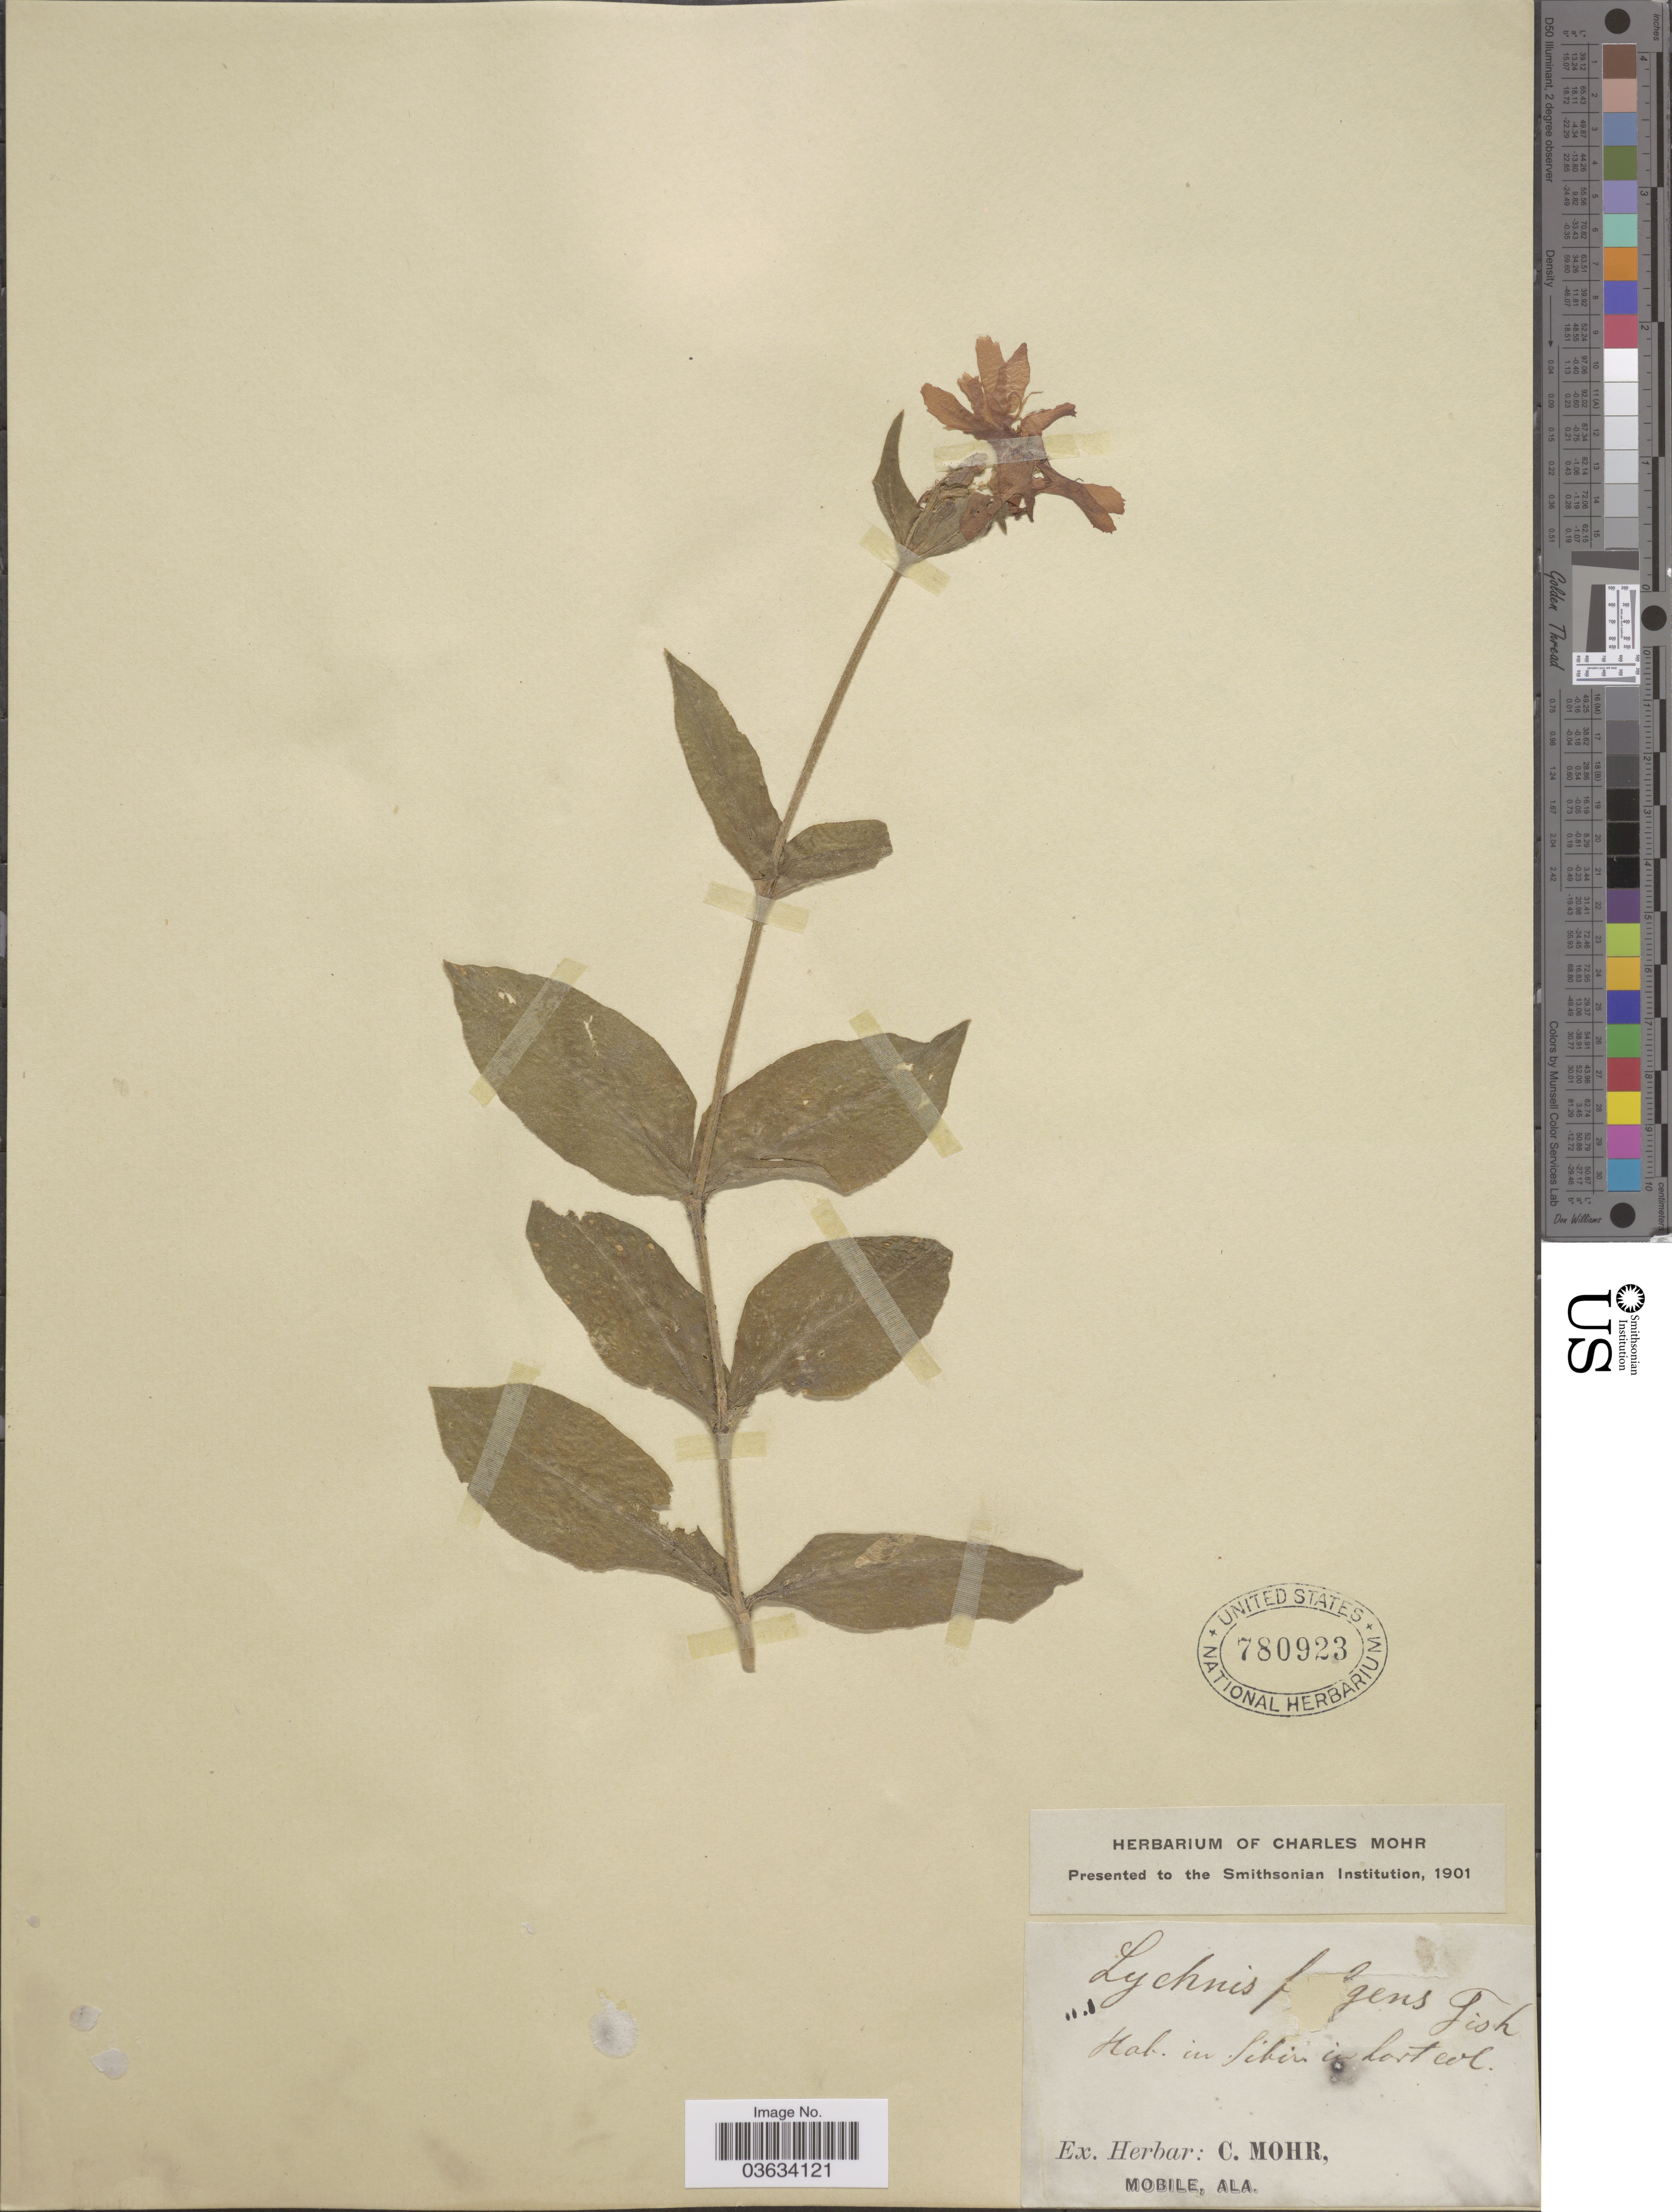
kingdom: Plantae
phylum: Tracheophyta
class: Magnoliopsida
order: Caryophyllales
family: Caryophyllaceae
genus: Silene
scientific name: Silene fulgens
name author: (Fisch.) E.H.L. Krause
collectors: ex herb. C. Mohr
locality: Hab. in Siberia in hort col.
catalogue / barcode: US 780923